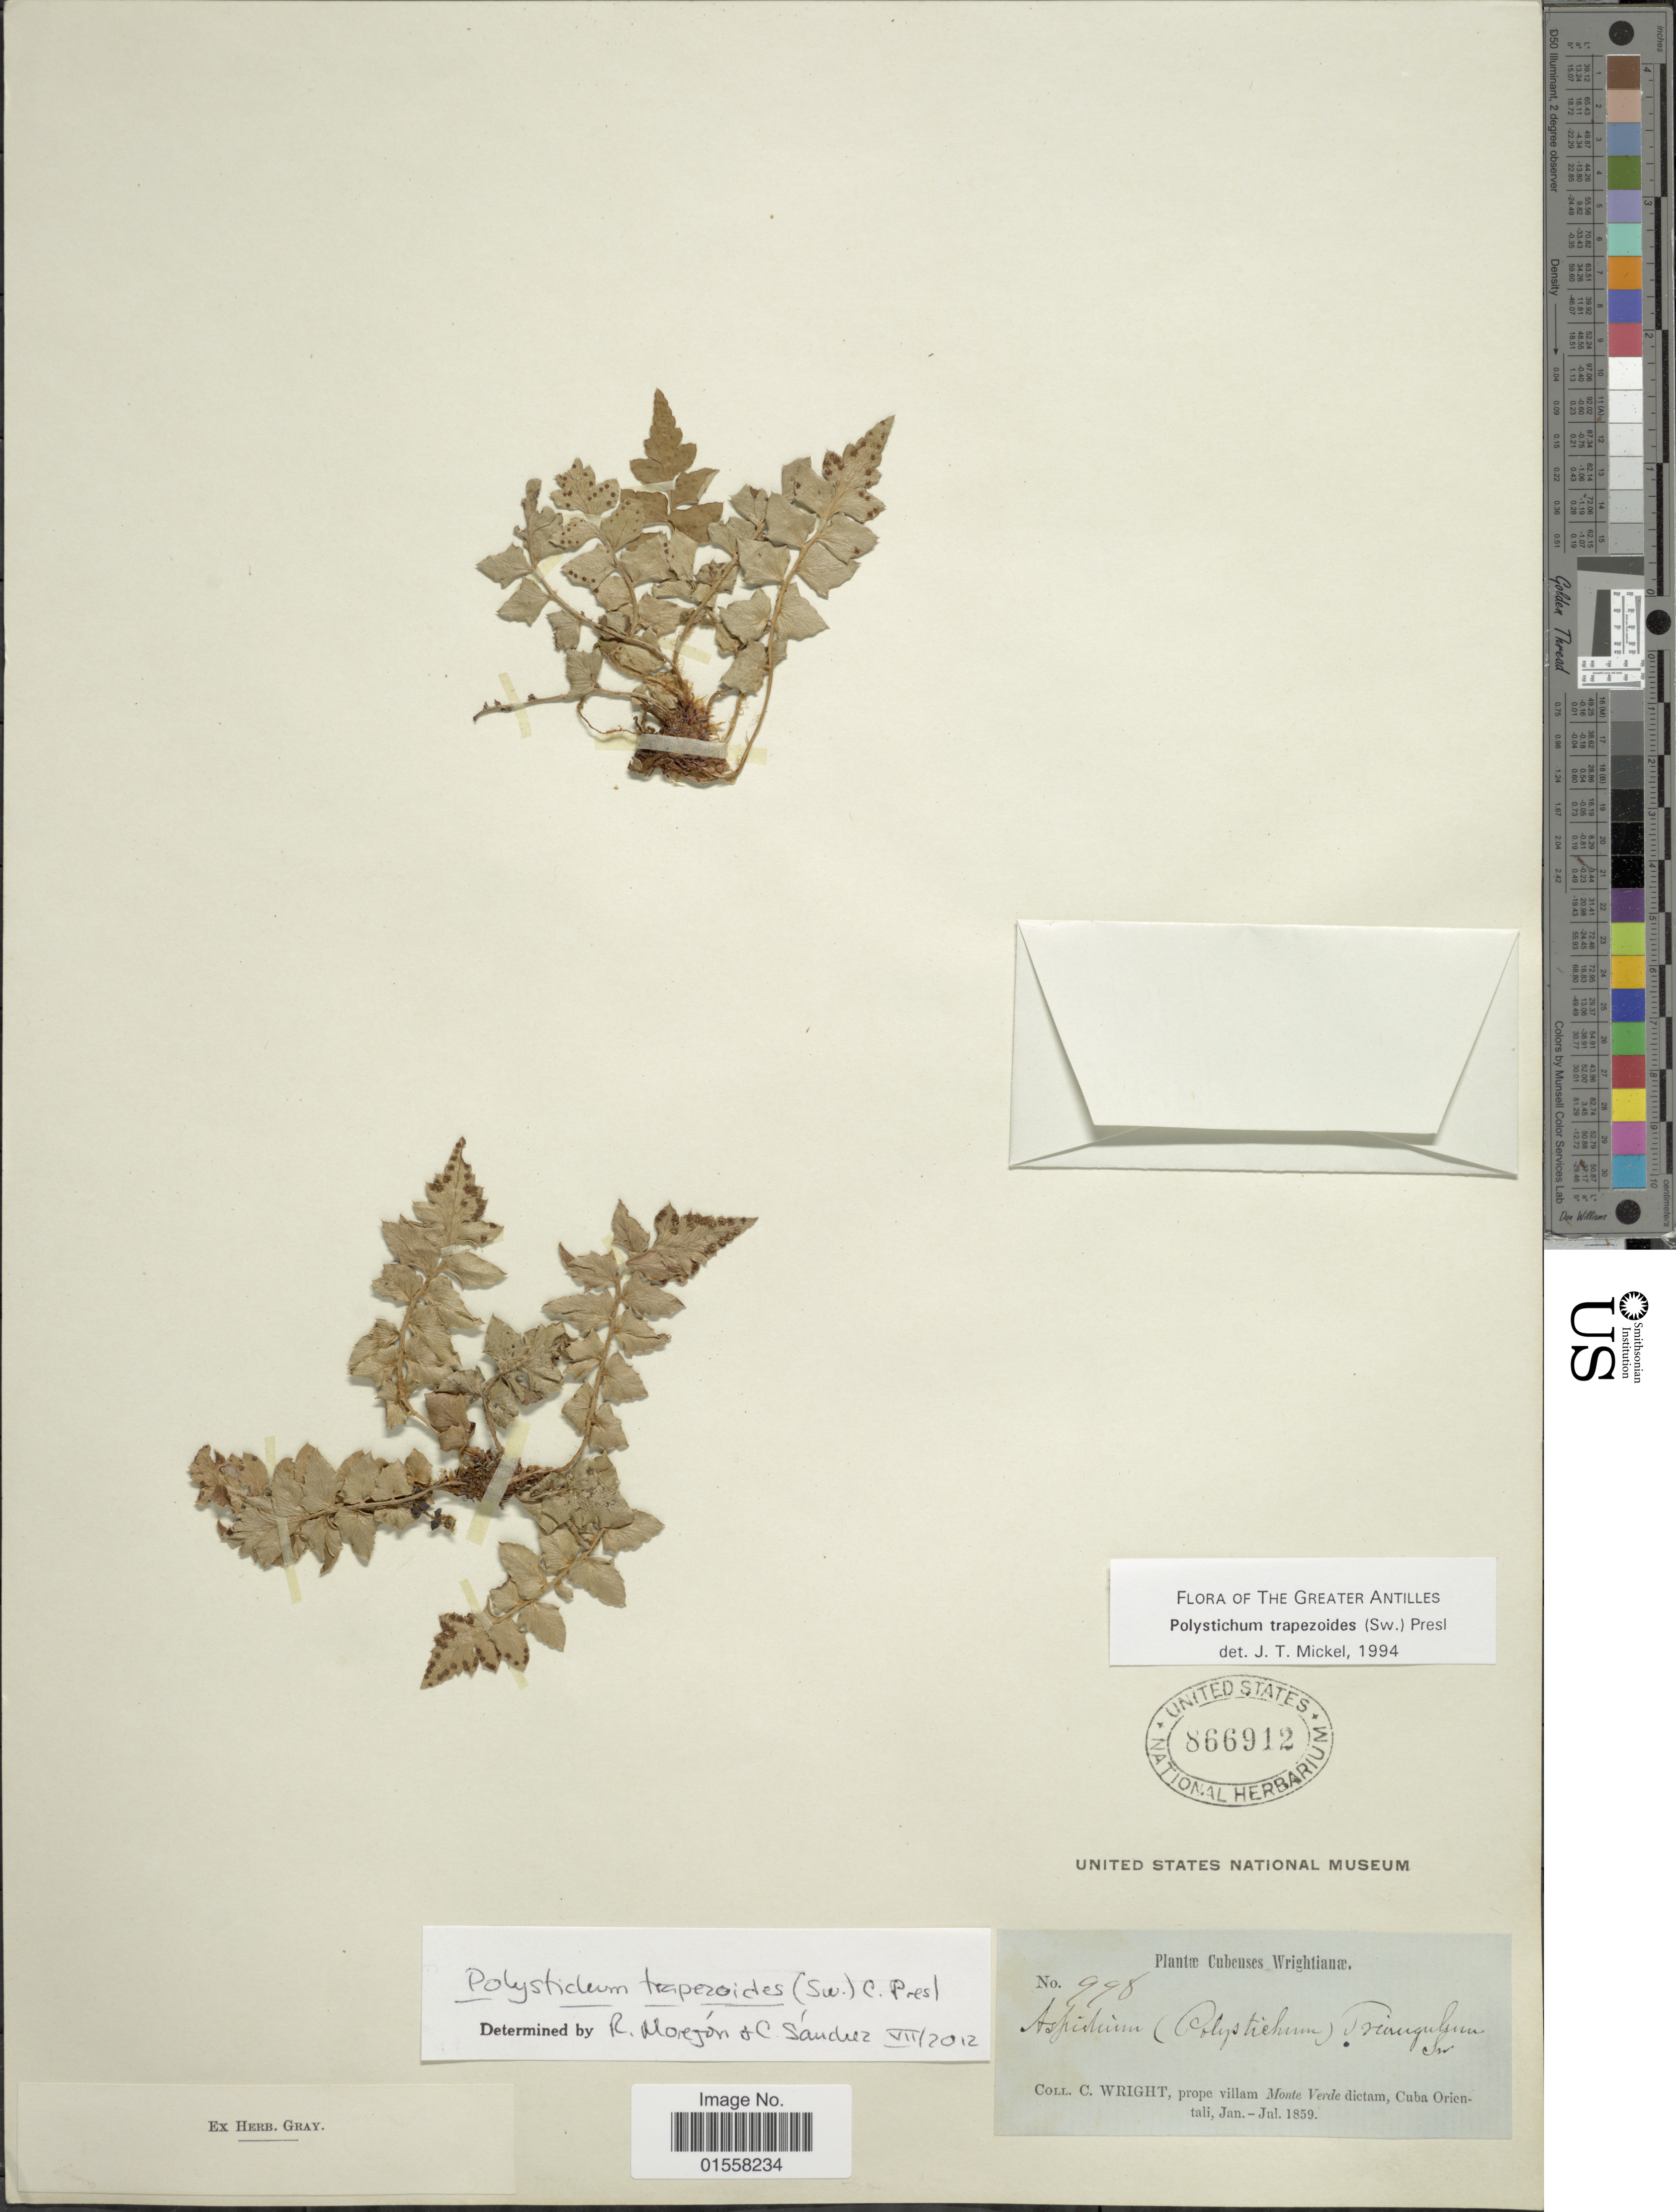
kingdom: Plantae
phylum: Tracheophyta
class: Polypodiopsida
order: Polypodiales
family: Dryopteridaceae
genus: Polystichum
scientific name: Polystichum trapezoides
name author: (Sw.) C. Presl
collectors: C. Wright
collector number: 998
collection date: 1859-01/1859-07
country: Cuba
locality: Cubenses, prope villam Monte Verde dictam, Cuba Orientali.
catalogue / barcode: US 866912